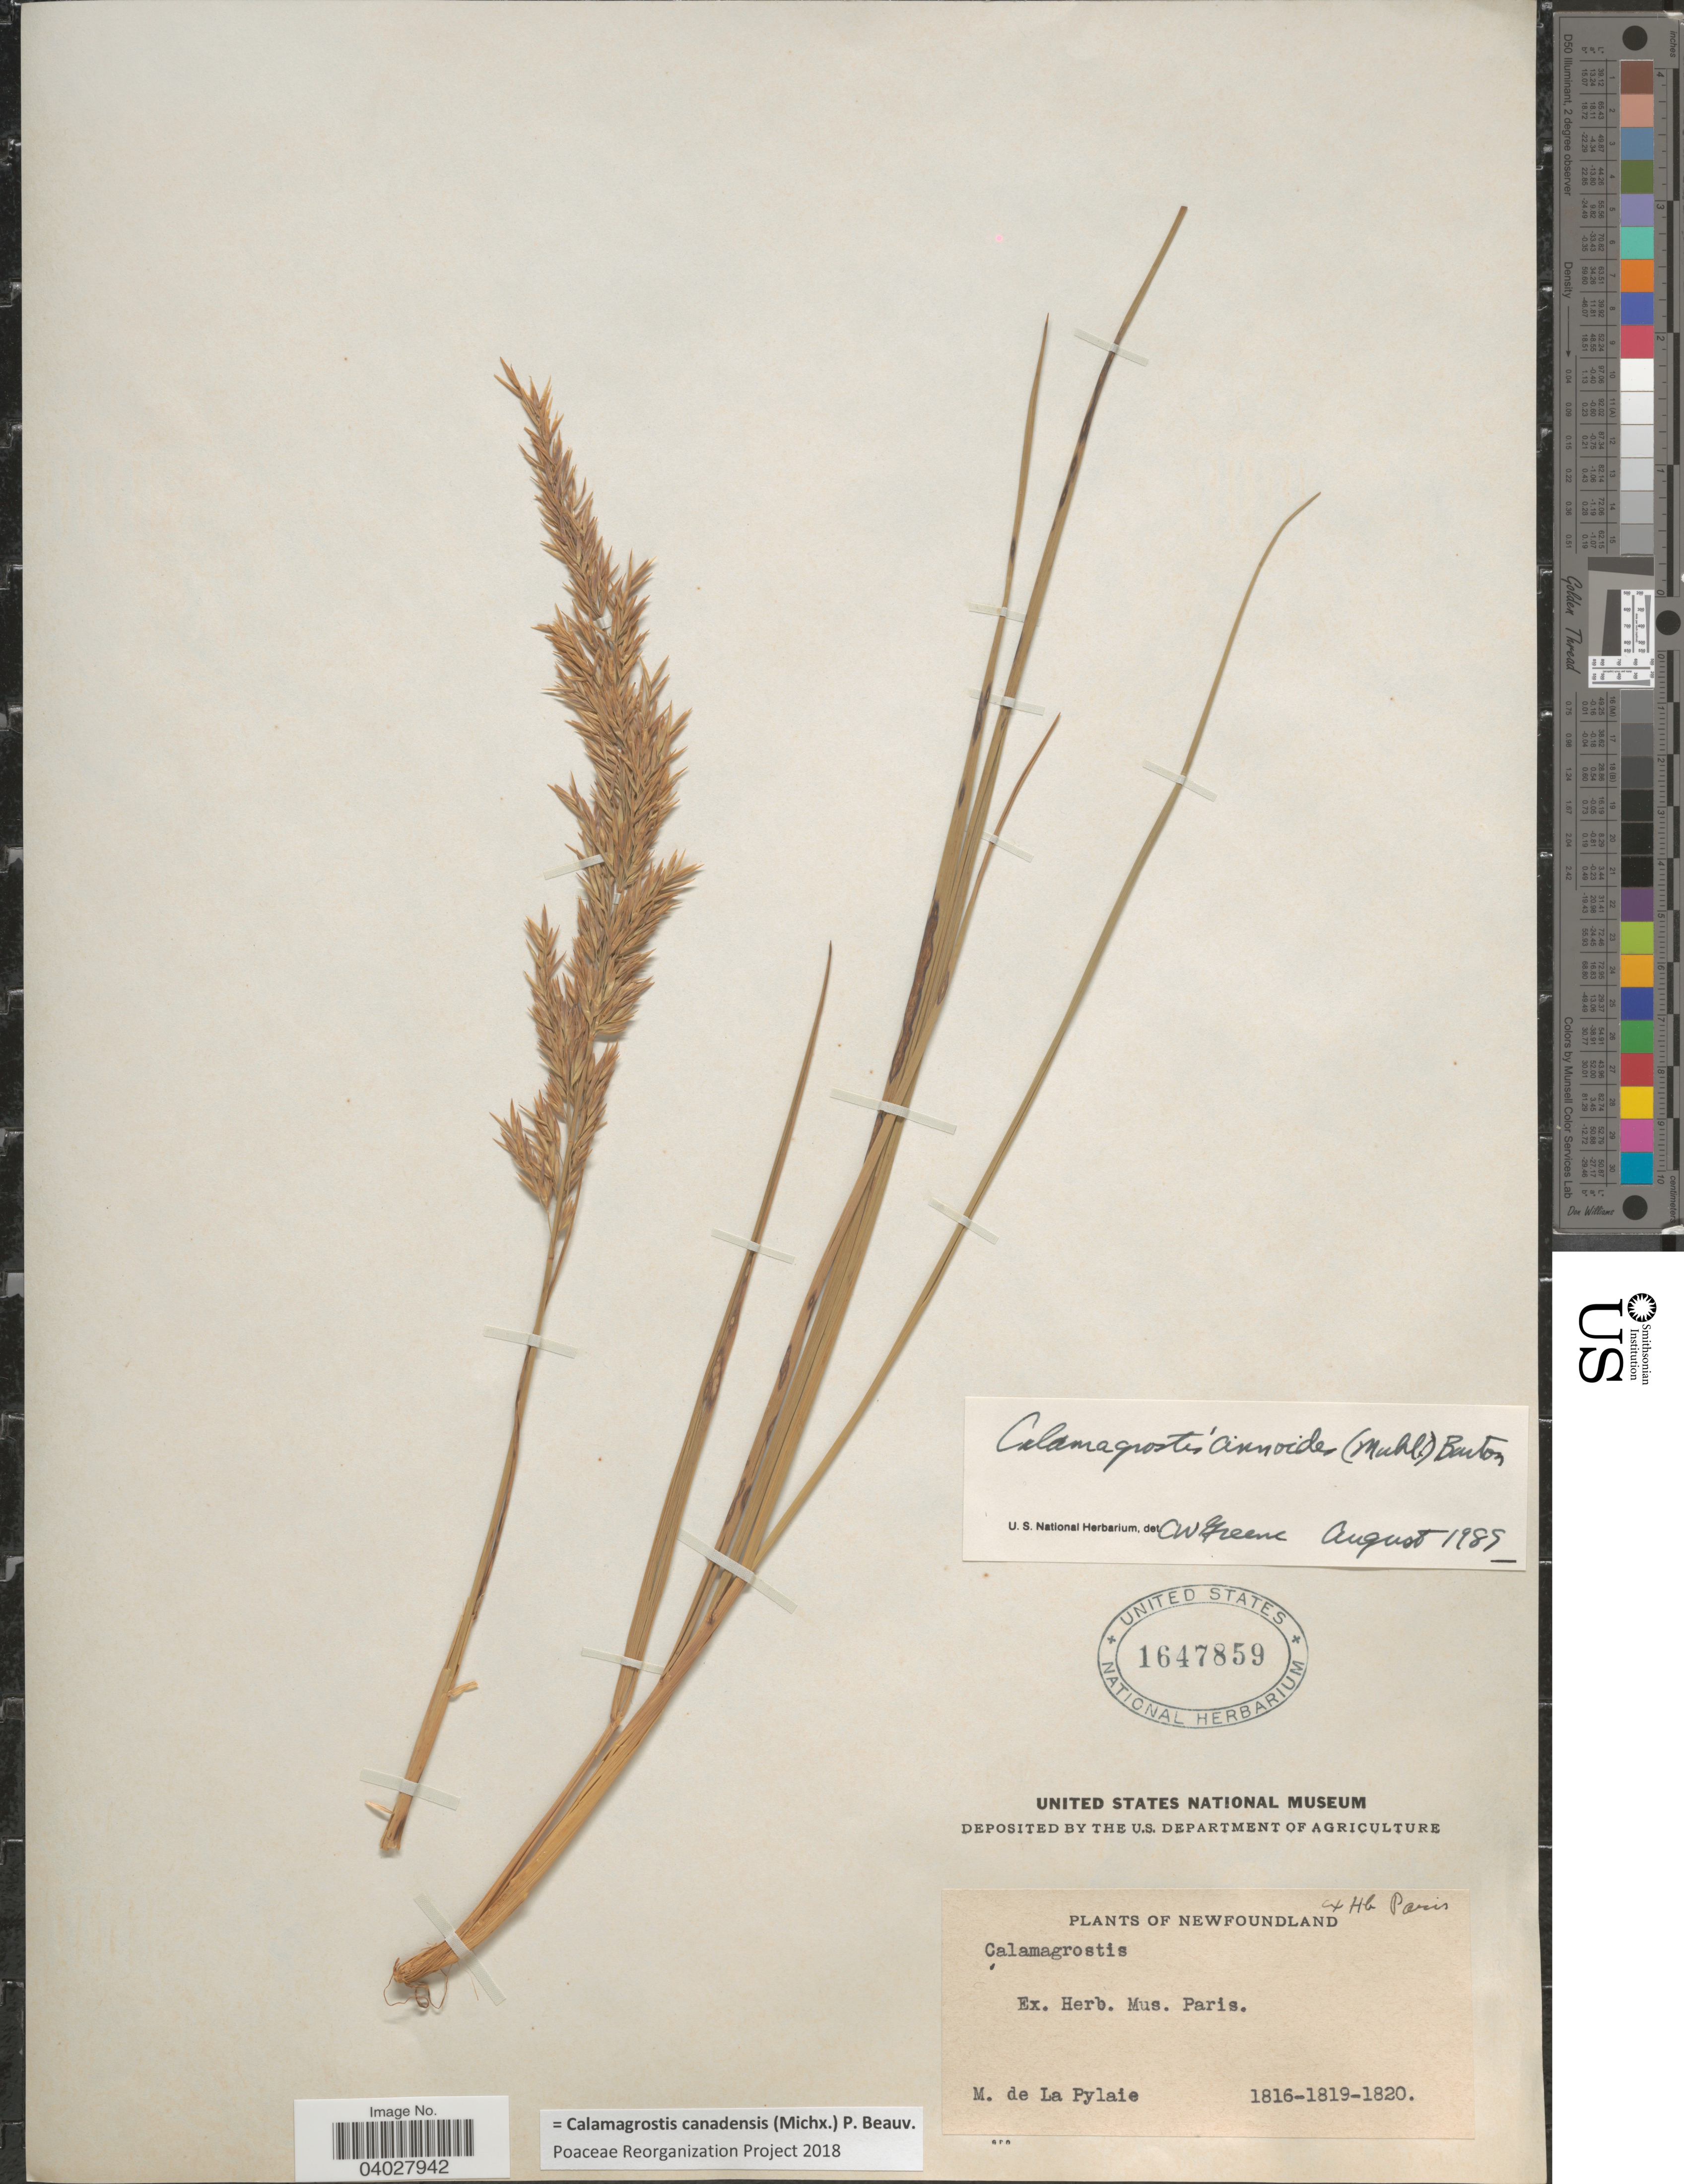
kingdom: Plantae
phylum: Tracheophyta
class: Liliopsida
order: Poales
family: Poaceae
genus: Calamagrostis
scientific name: Calamagrostis canadensis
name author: (Michx.) P. Beauv.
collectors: M. De la Pylaie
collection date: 1816/1820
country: Canada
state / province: Newfoundland and Labrador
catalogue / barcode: US 1647859